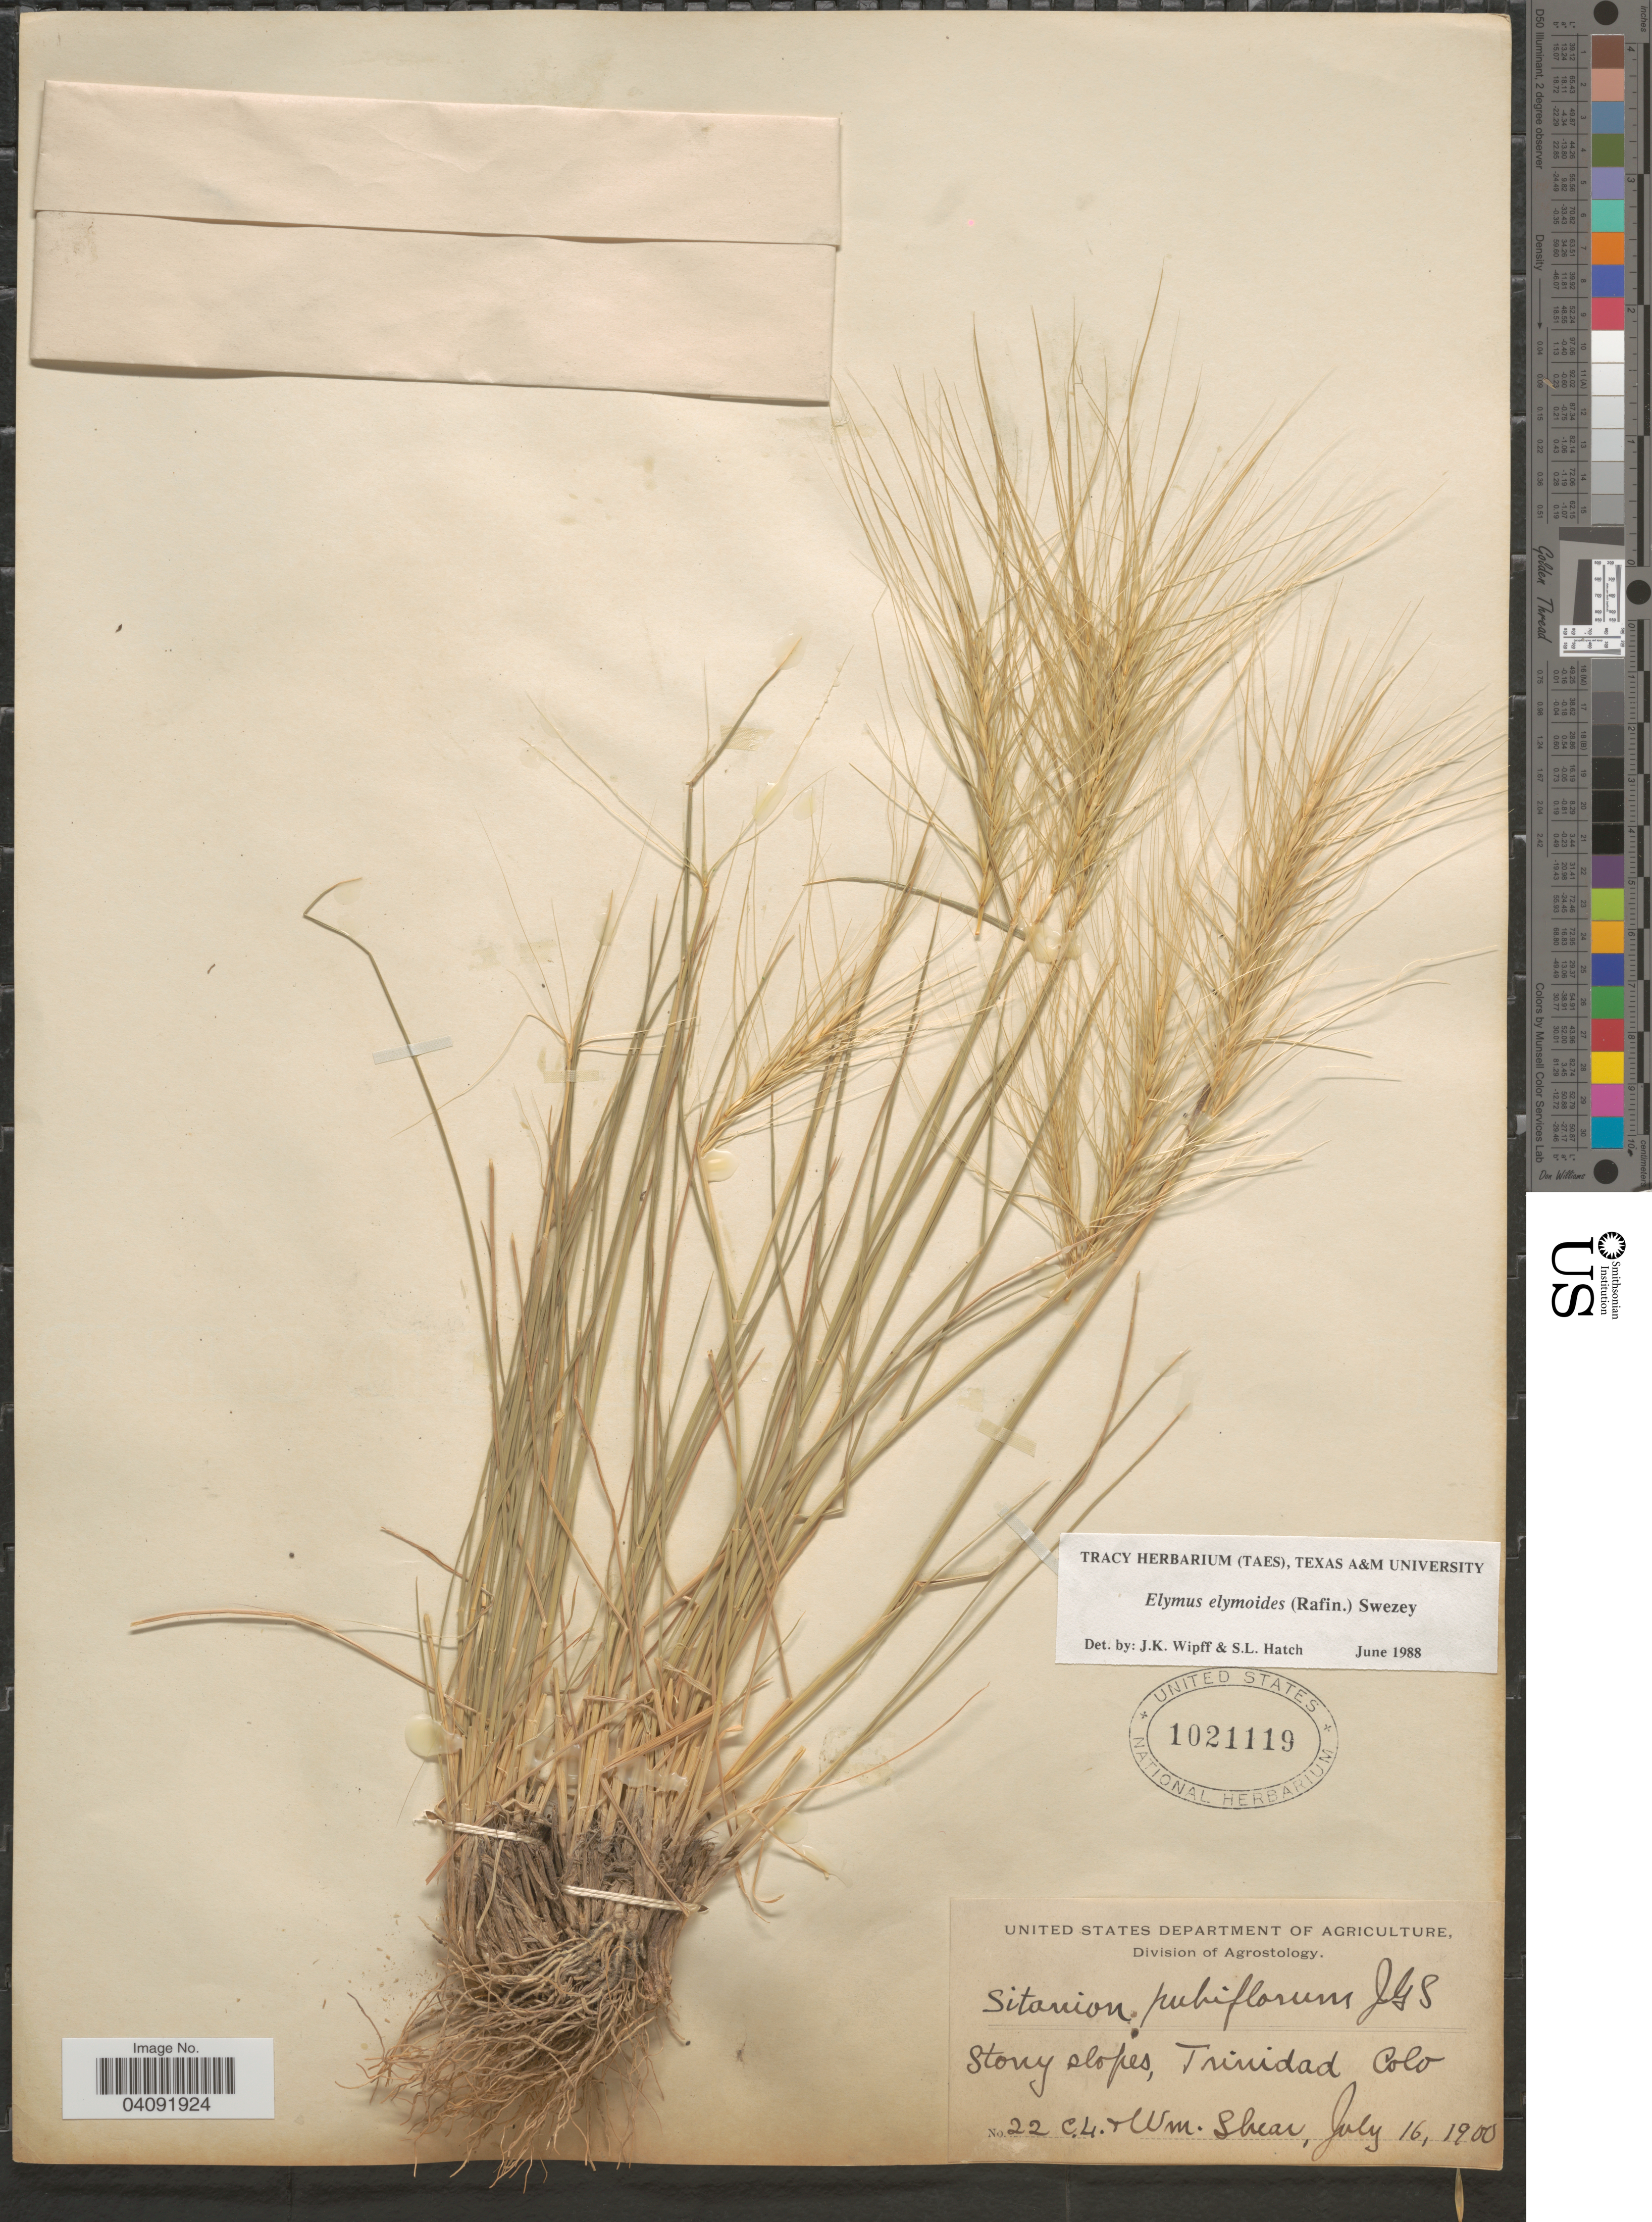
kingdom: Plantae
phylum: Tracheophyta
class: Liliopsida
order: Poales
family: Poaceae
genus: Elymus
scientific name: Elymus elymoides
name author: (Raf.) Swezey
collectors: C. L. Shear & W. Shear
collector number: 22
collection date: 1900-07-16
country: United States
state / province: Colorado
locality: Stony slopes, Trinidad.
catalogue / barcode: US 1021119